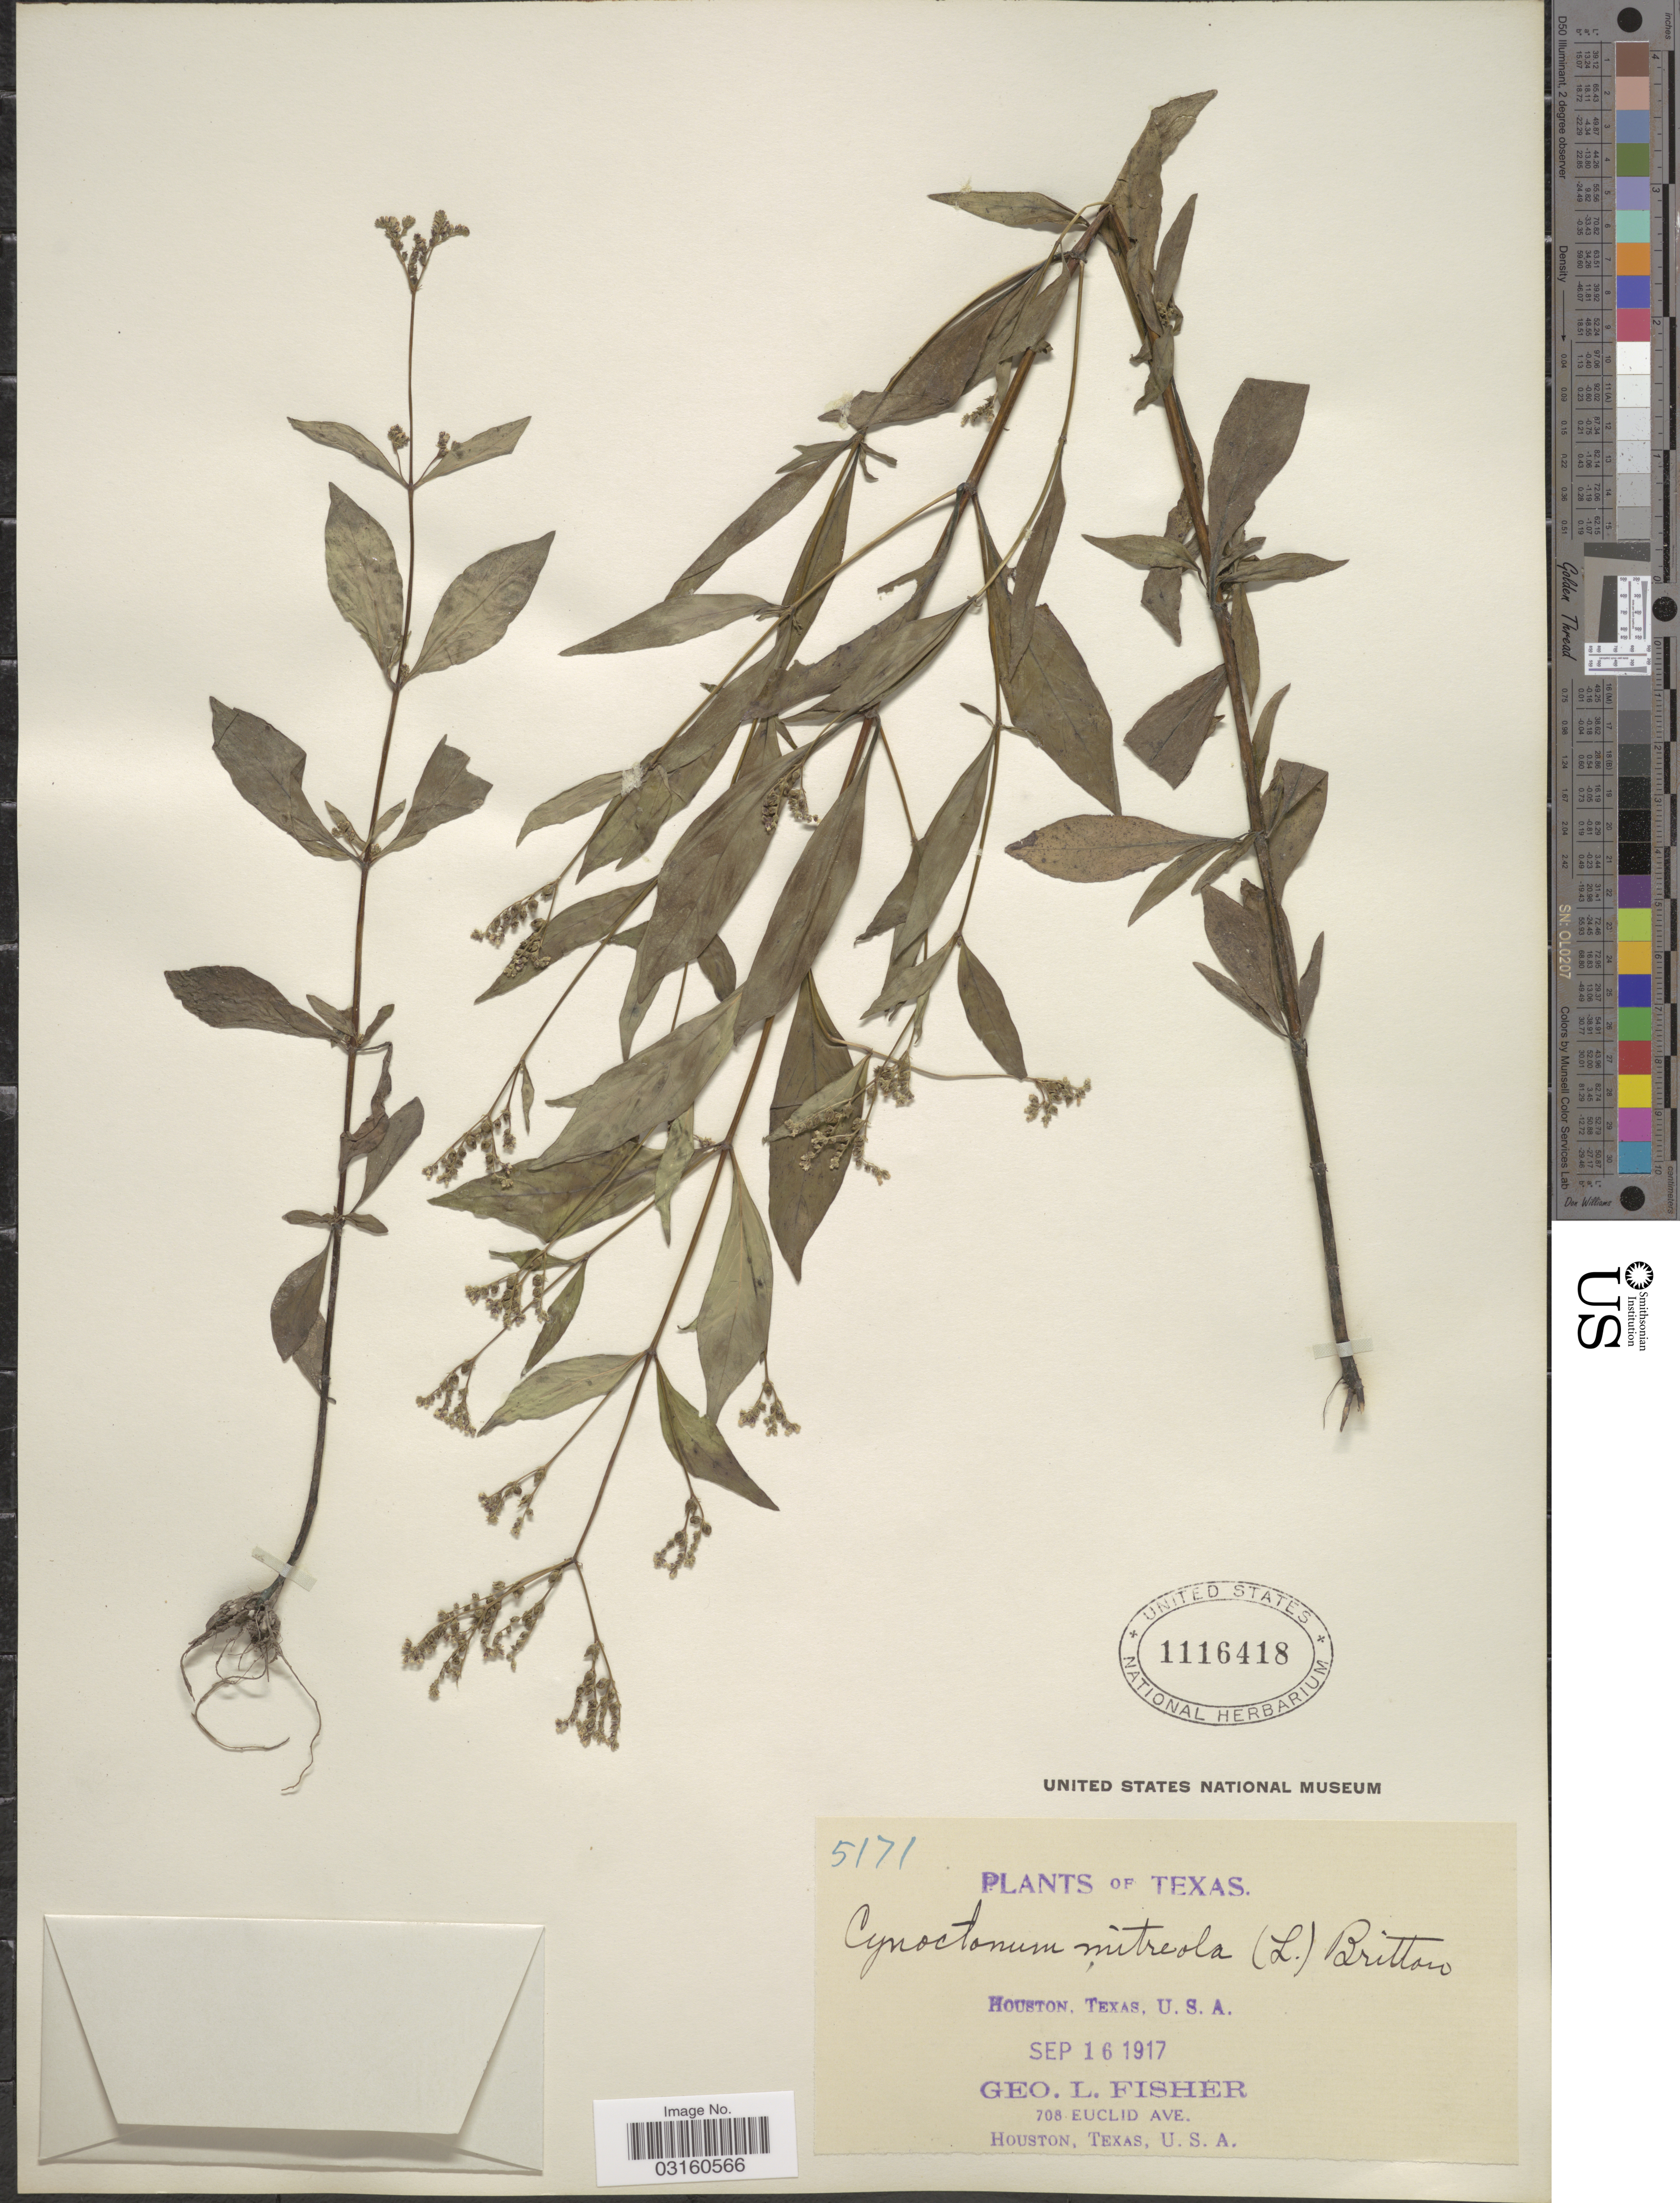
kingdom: Plantae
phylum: Tracheophyta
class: Magnoliopsida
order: Gentianales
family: Loganiaceae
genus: Mitreola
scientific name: Mitreola petiolata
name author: (J.F. Gmel.) Torr. & A. Gray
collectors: G. L. Fisher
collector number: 5171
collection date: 1917-09-16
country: United States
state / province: Texas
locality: Houston.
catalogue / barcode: US 1116418